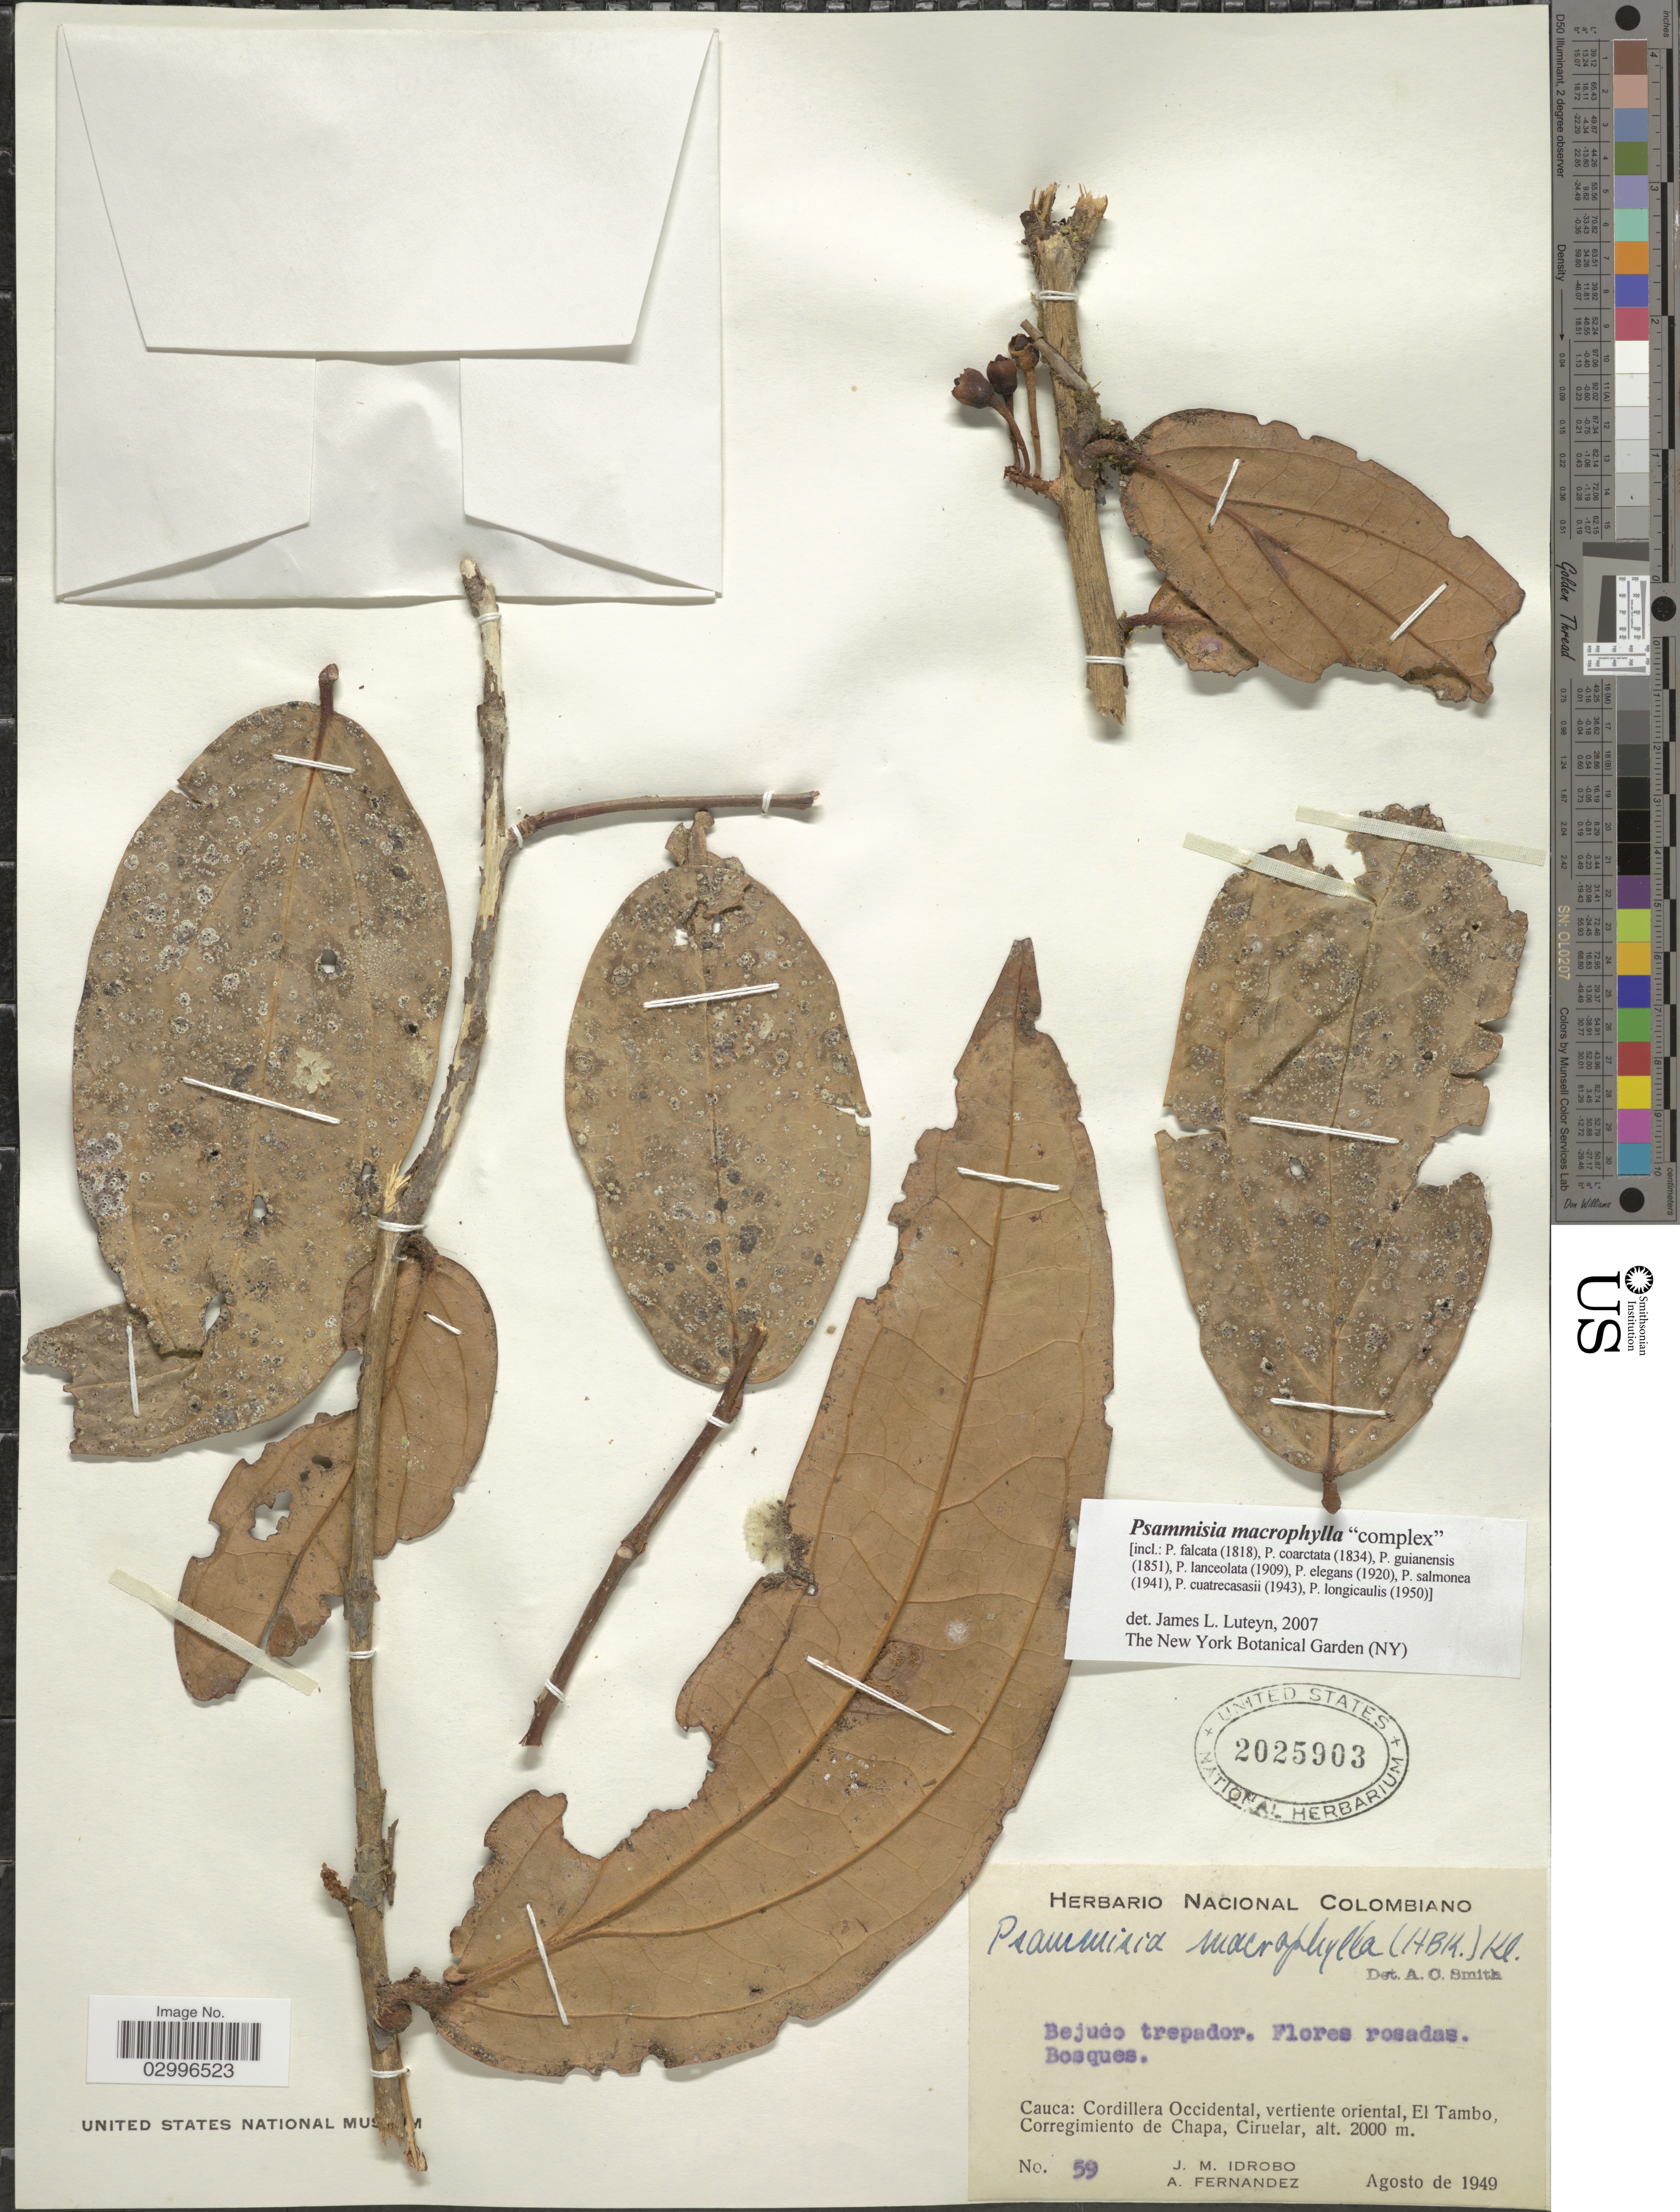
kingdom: Plantae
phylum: Tracheophyta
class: Magnoliopsida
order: Ericales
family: Ericaceae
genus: Psammisia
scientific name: Psammisia macrophylla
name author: (Kunth) Klotzsch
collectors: J. M. Idrobo & A. Fernandez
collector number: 59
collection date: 1949-08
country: Colombia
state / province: Cauca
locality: Cordillera Occidental, vertiente oriental, El Tambo, Corregimiento de Chapa, Ciruelar.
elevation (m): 2000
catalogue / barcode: US 2025903